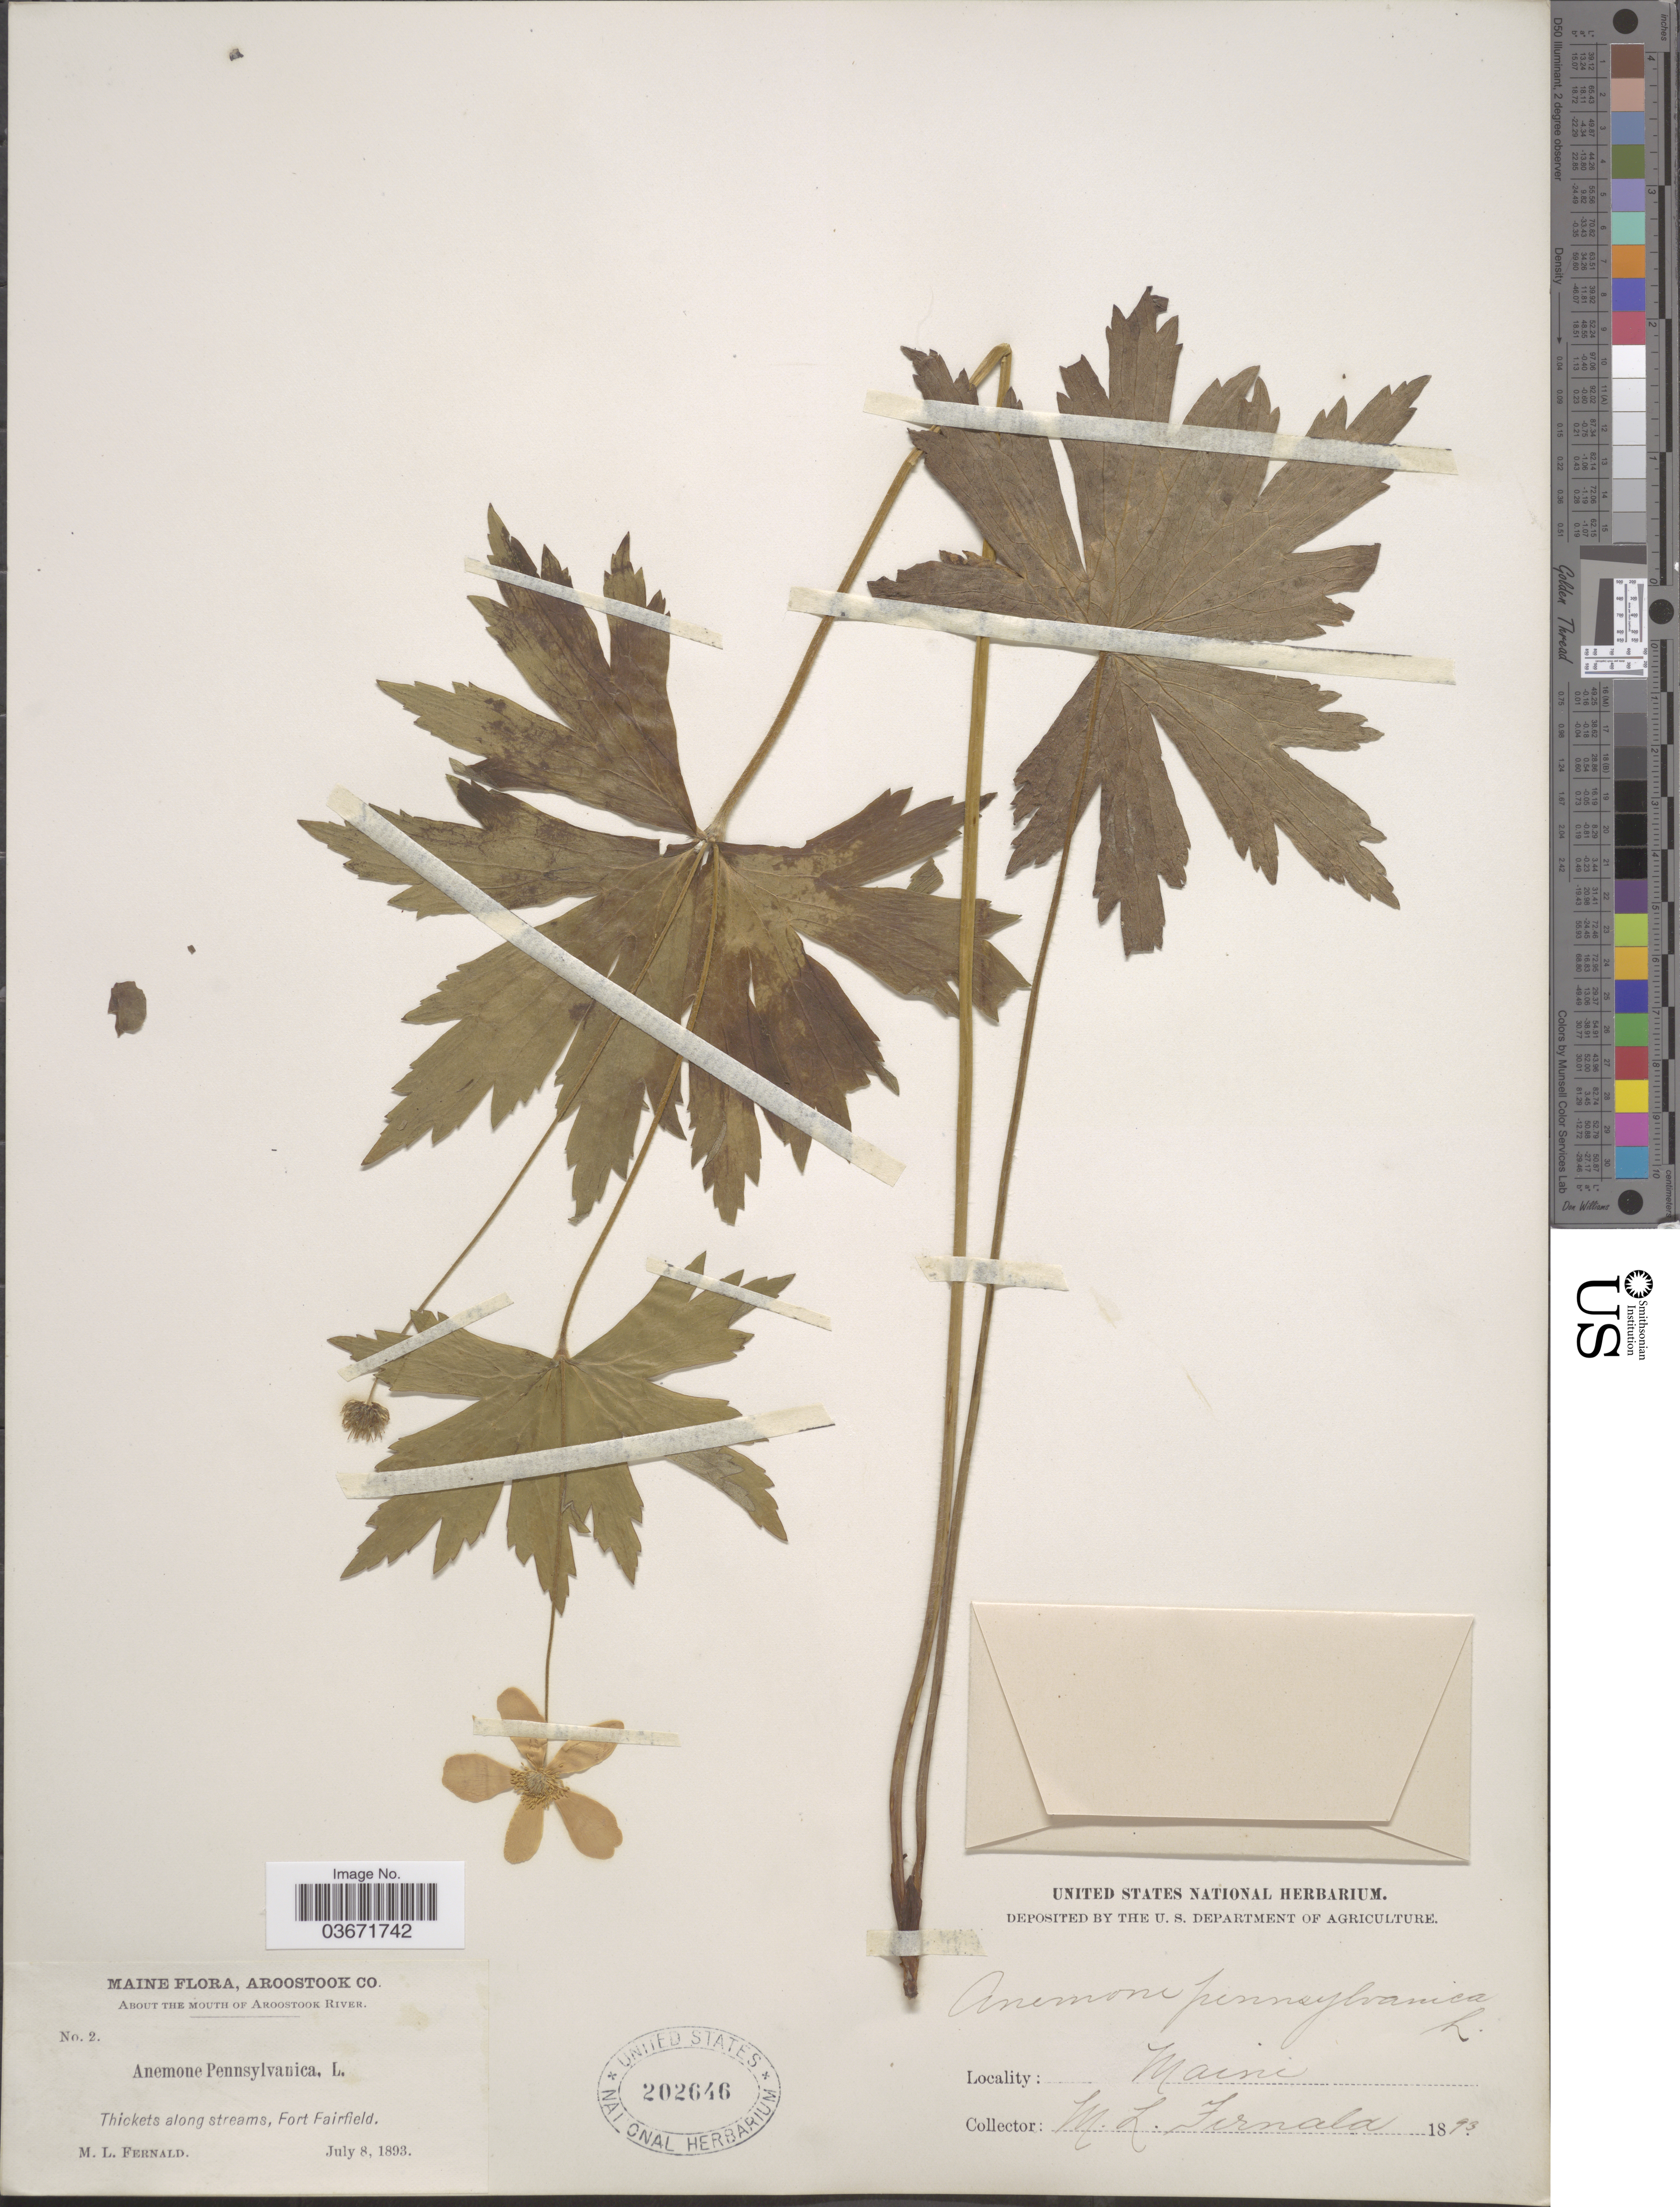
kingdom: Plantae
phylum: Tracheophyta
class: Magnoliopsida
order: Ranunculales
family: Ranunculaceae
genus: Anemone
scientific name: Anemone canadensis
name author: L.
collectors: M. L. Fernald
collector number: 2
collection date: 1893-07-08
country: United States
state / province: Maine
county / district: Aroostook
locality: About the mouth of Aroostook River. Fort Fairfield.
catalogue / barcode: US 202646